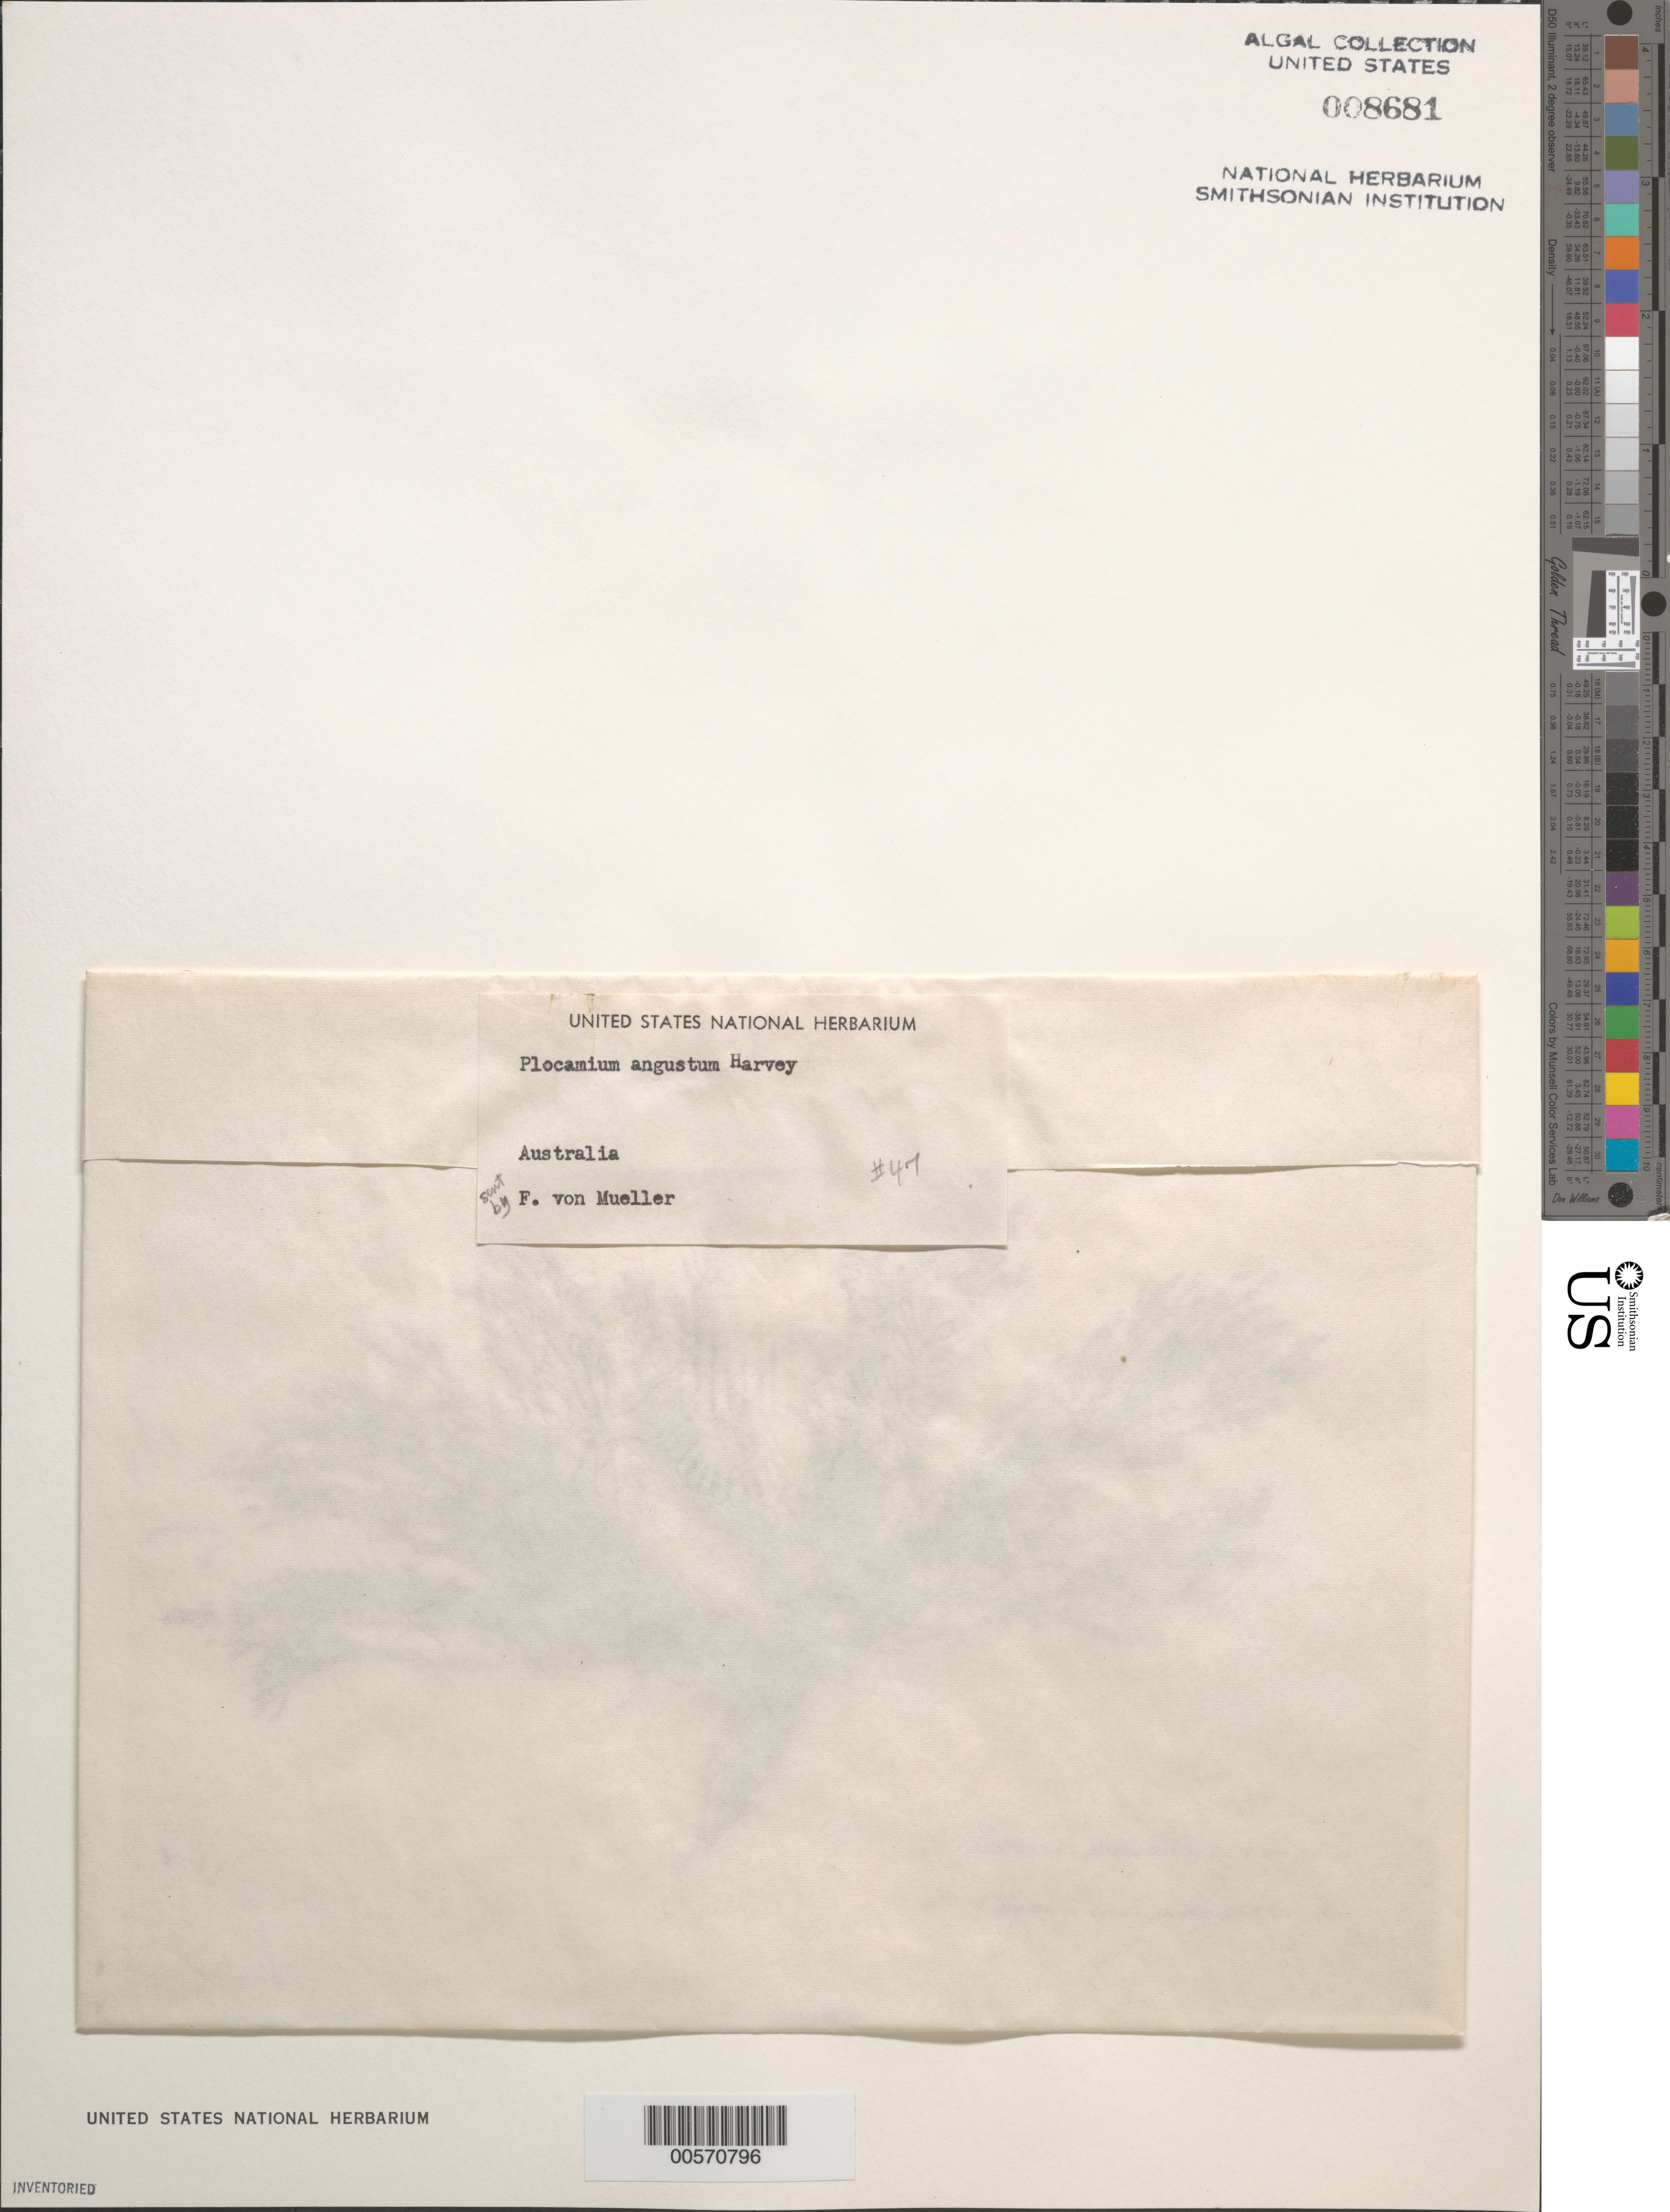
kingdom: Plantae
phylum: Rhodophyta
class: Florideophyceae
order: Plocamiales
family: Plocamiaceae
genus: Plocamium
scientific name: Plocamium angustum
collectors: F. Mueller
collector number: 47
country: Australia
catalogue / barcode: US 8681